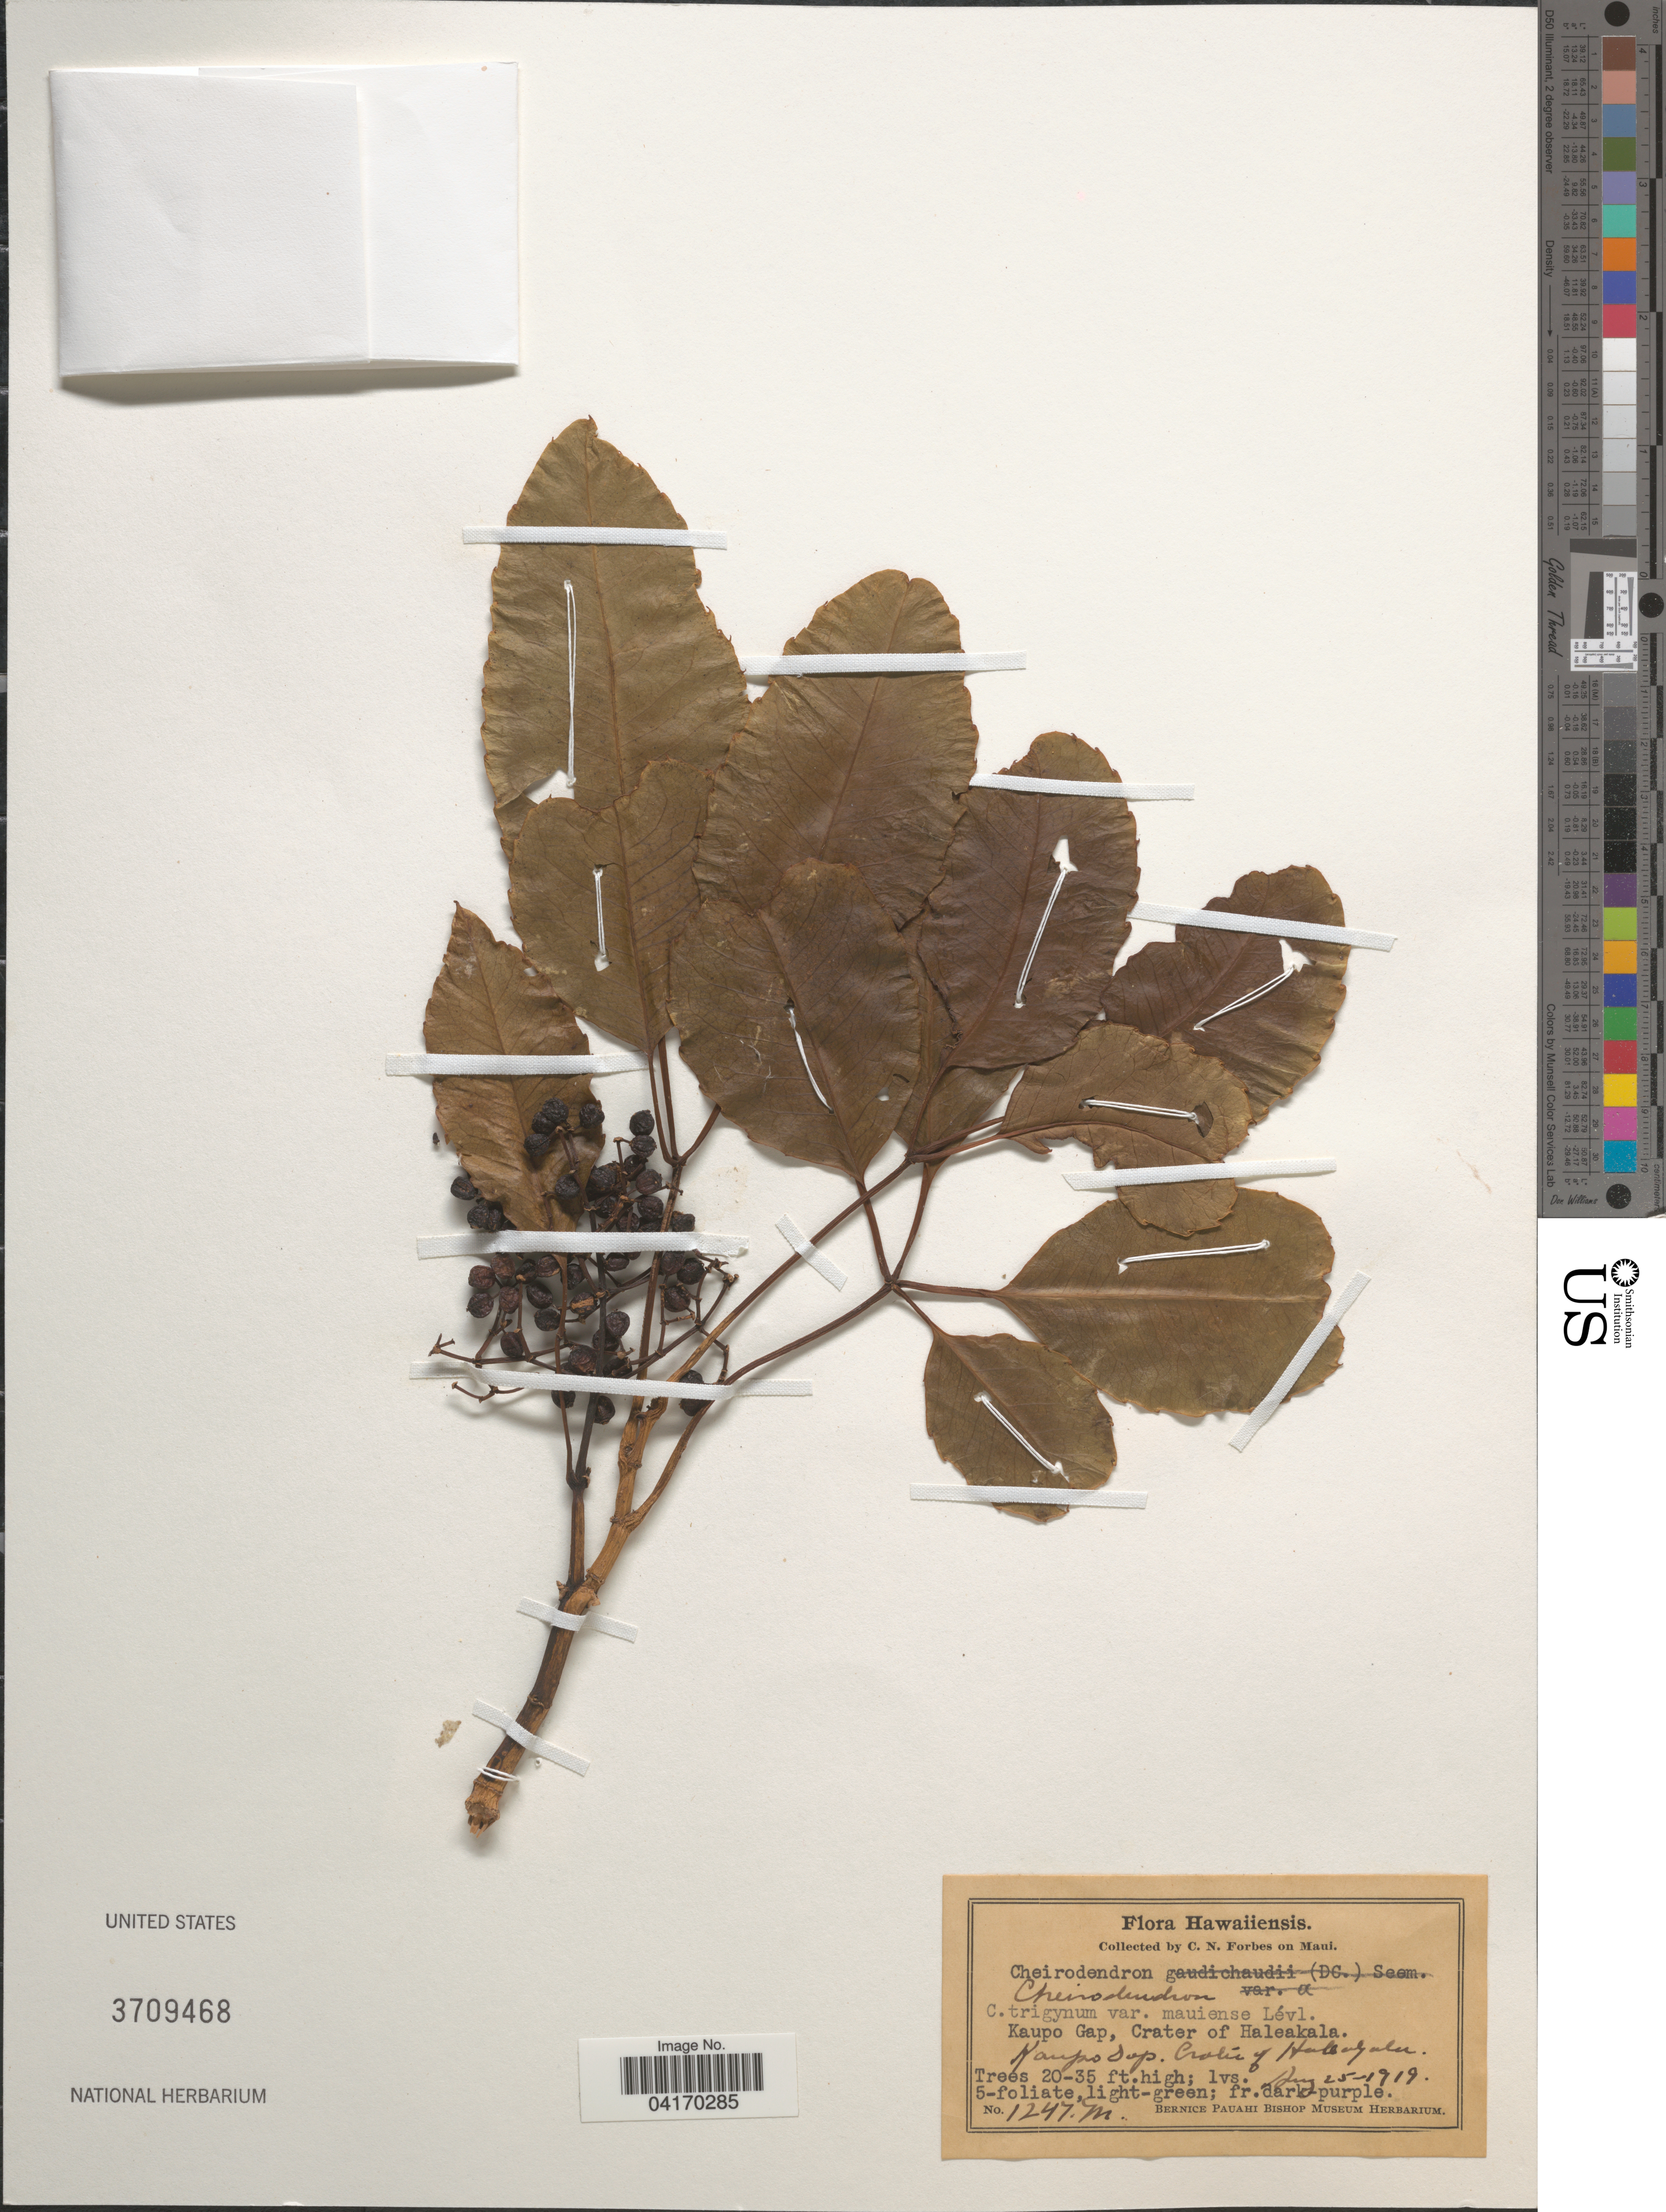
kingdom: Plantae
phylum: Tracheophyta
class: Magnoliopsida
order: Apiales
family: Araliaceae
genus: Cheirodendron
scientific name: Cheirodendron sp.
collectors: C. N. Forbes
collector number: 1247M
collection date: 1919-08-25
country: United States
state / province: Hawaii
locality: Hawaiiensis. Kaupo Gap, Crater of Haleakala.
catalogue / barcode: US 3709468